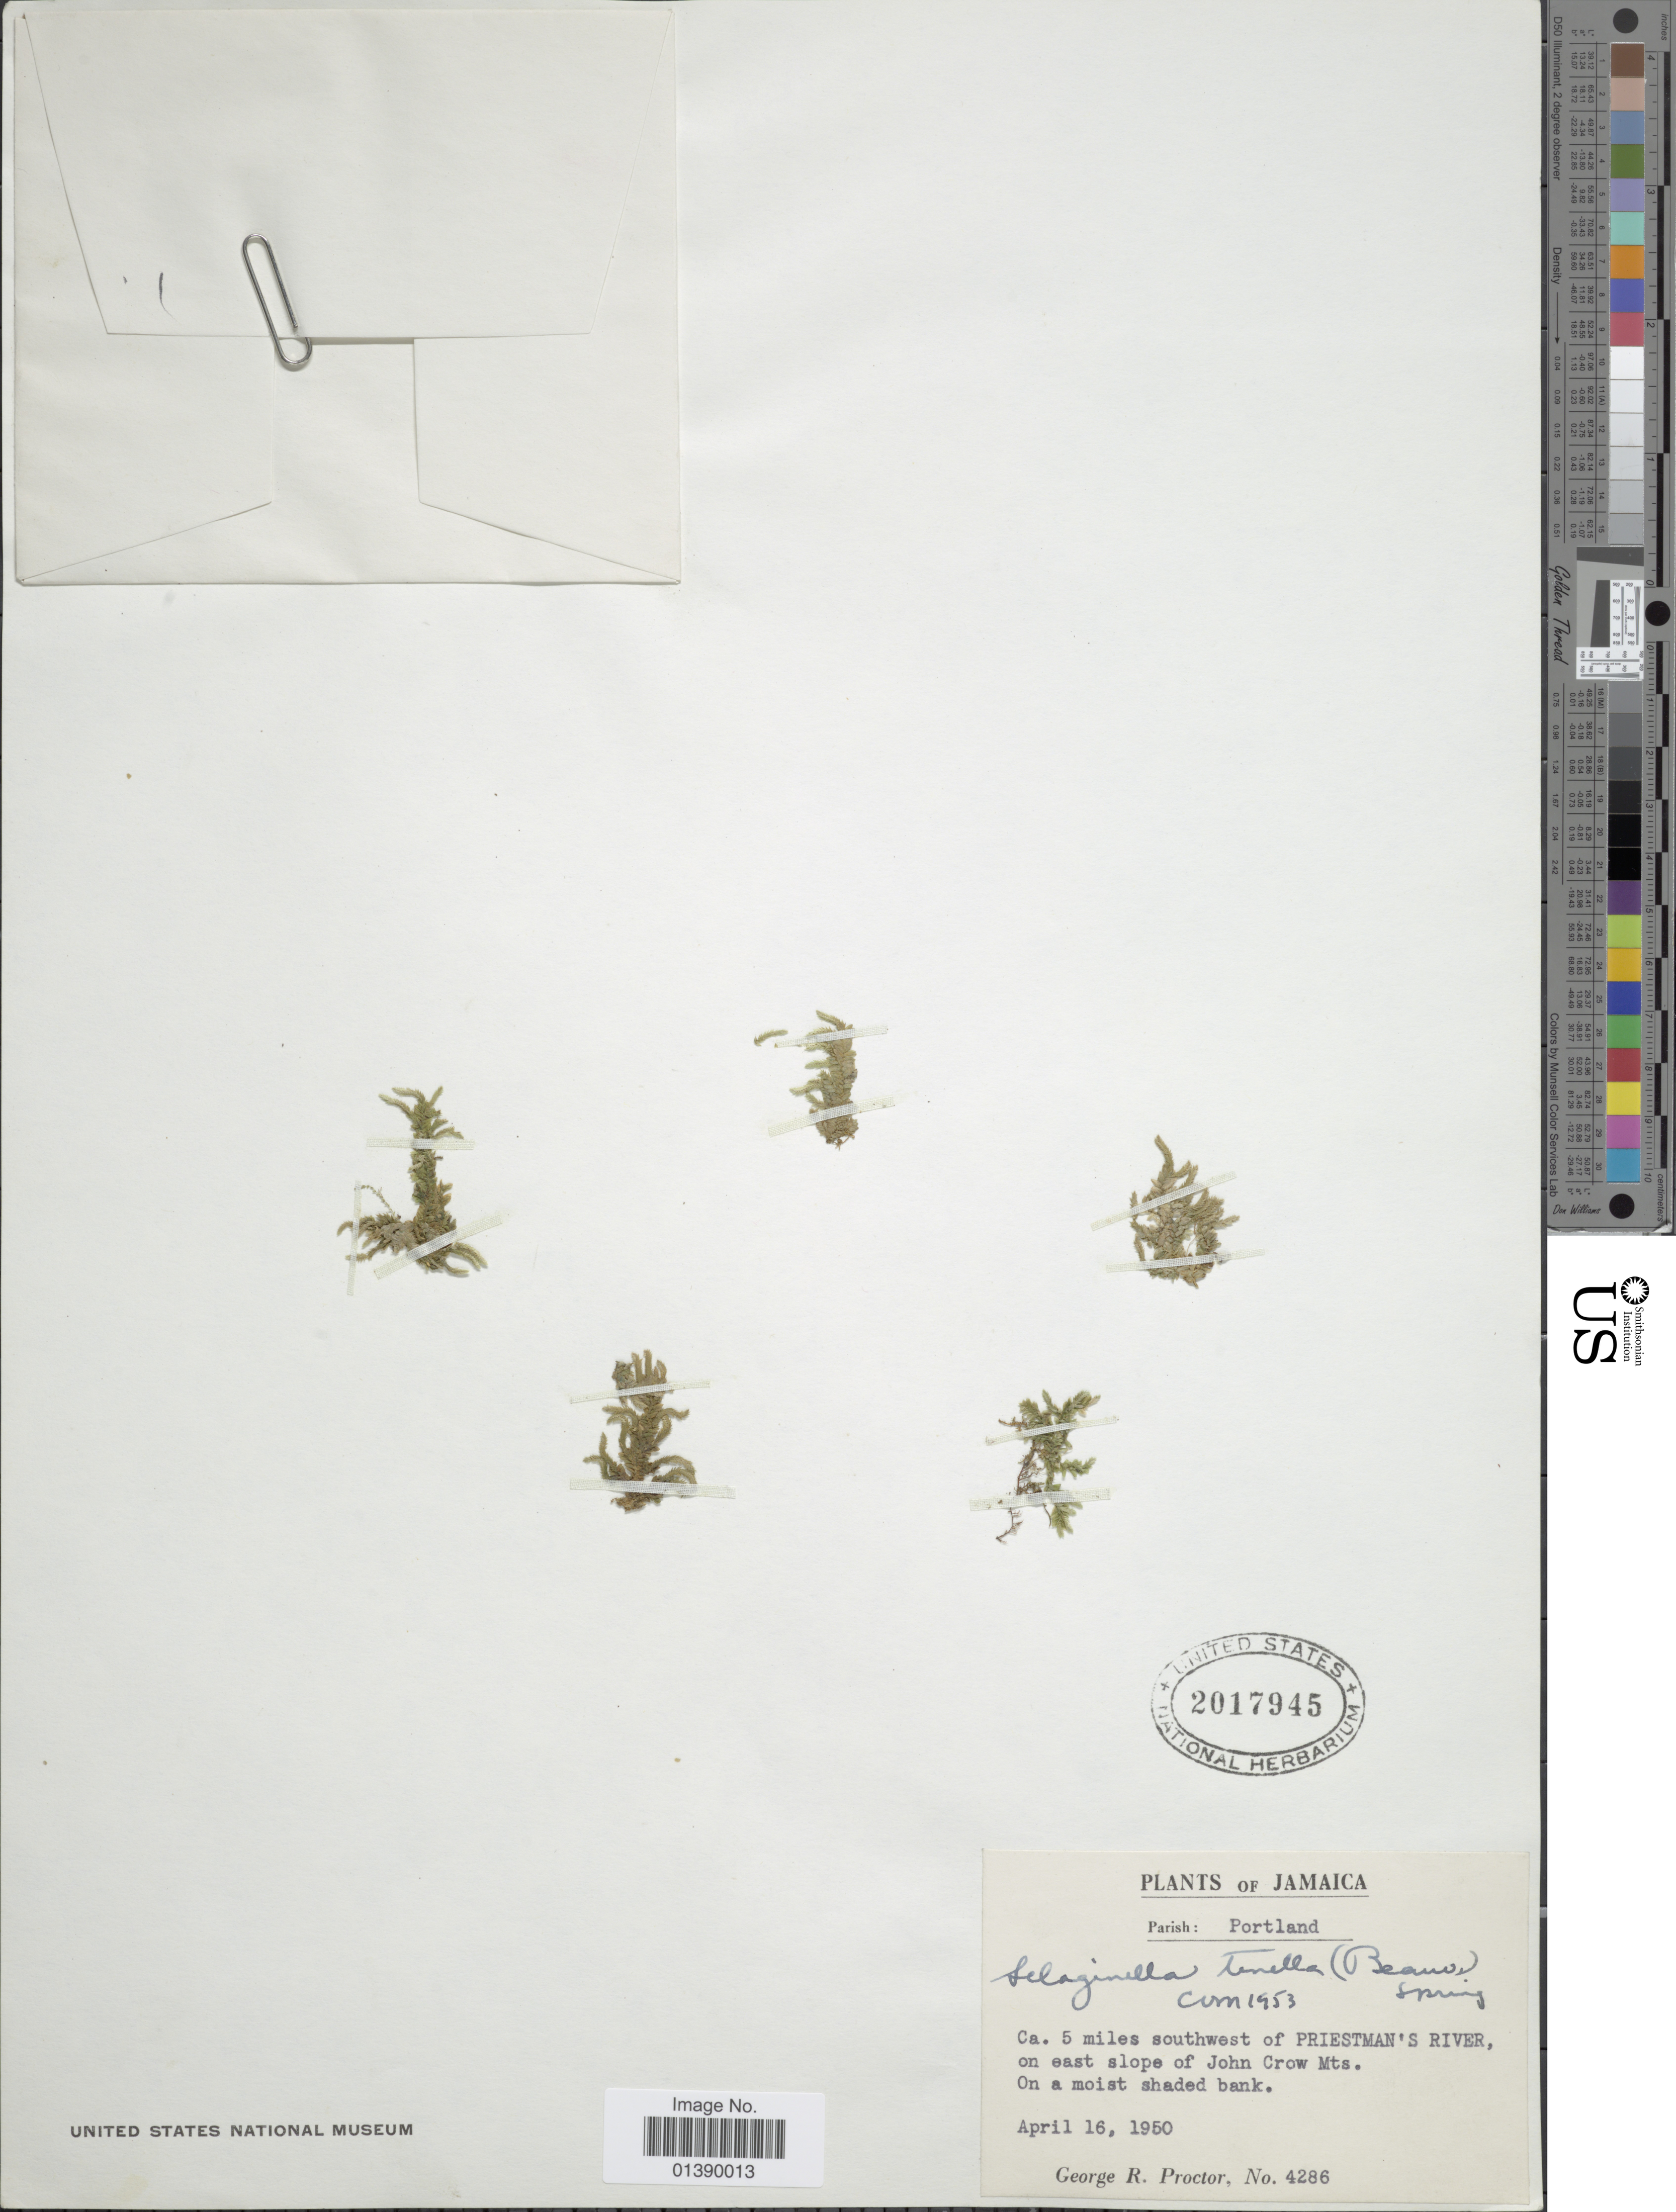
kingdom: Plantae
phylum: Tracheophyta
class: Lycopodiopsida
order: Selaginellales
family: Selaginellaceae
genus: Selaginella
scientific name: Selaginella tenella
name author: (P. Beauv.) Spring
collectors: G. R. Proctor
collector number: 4286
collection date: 1950-04-16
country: Jamaica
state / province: Portland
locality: Ca. 5 miles southwest of Preistman's River, on east slope of John Crow Mts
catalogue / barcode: US 2017945